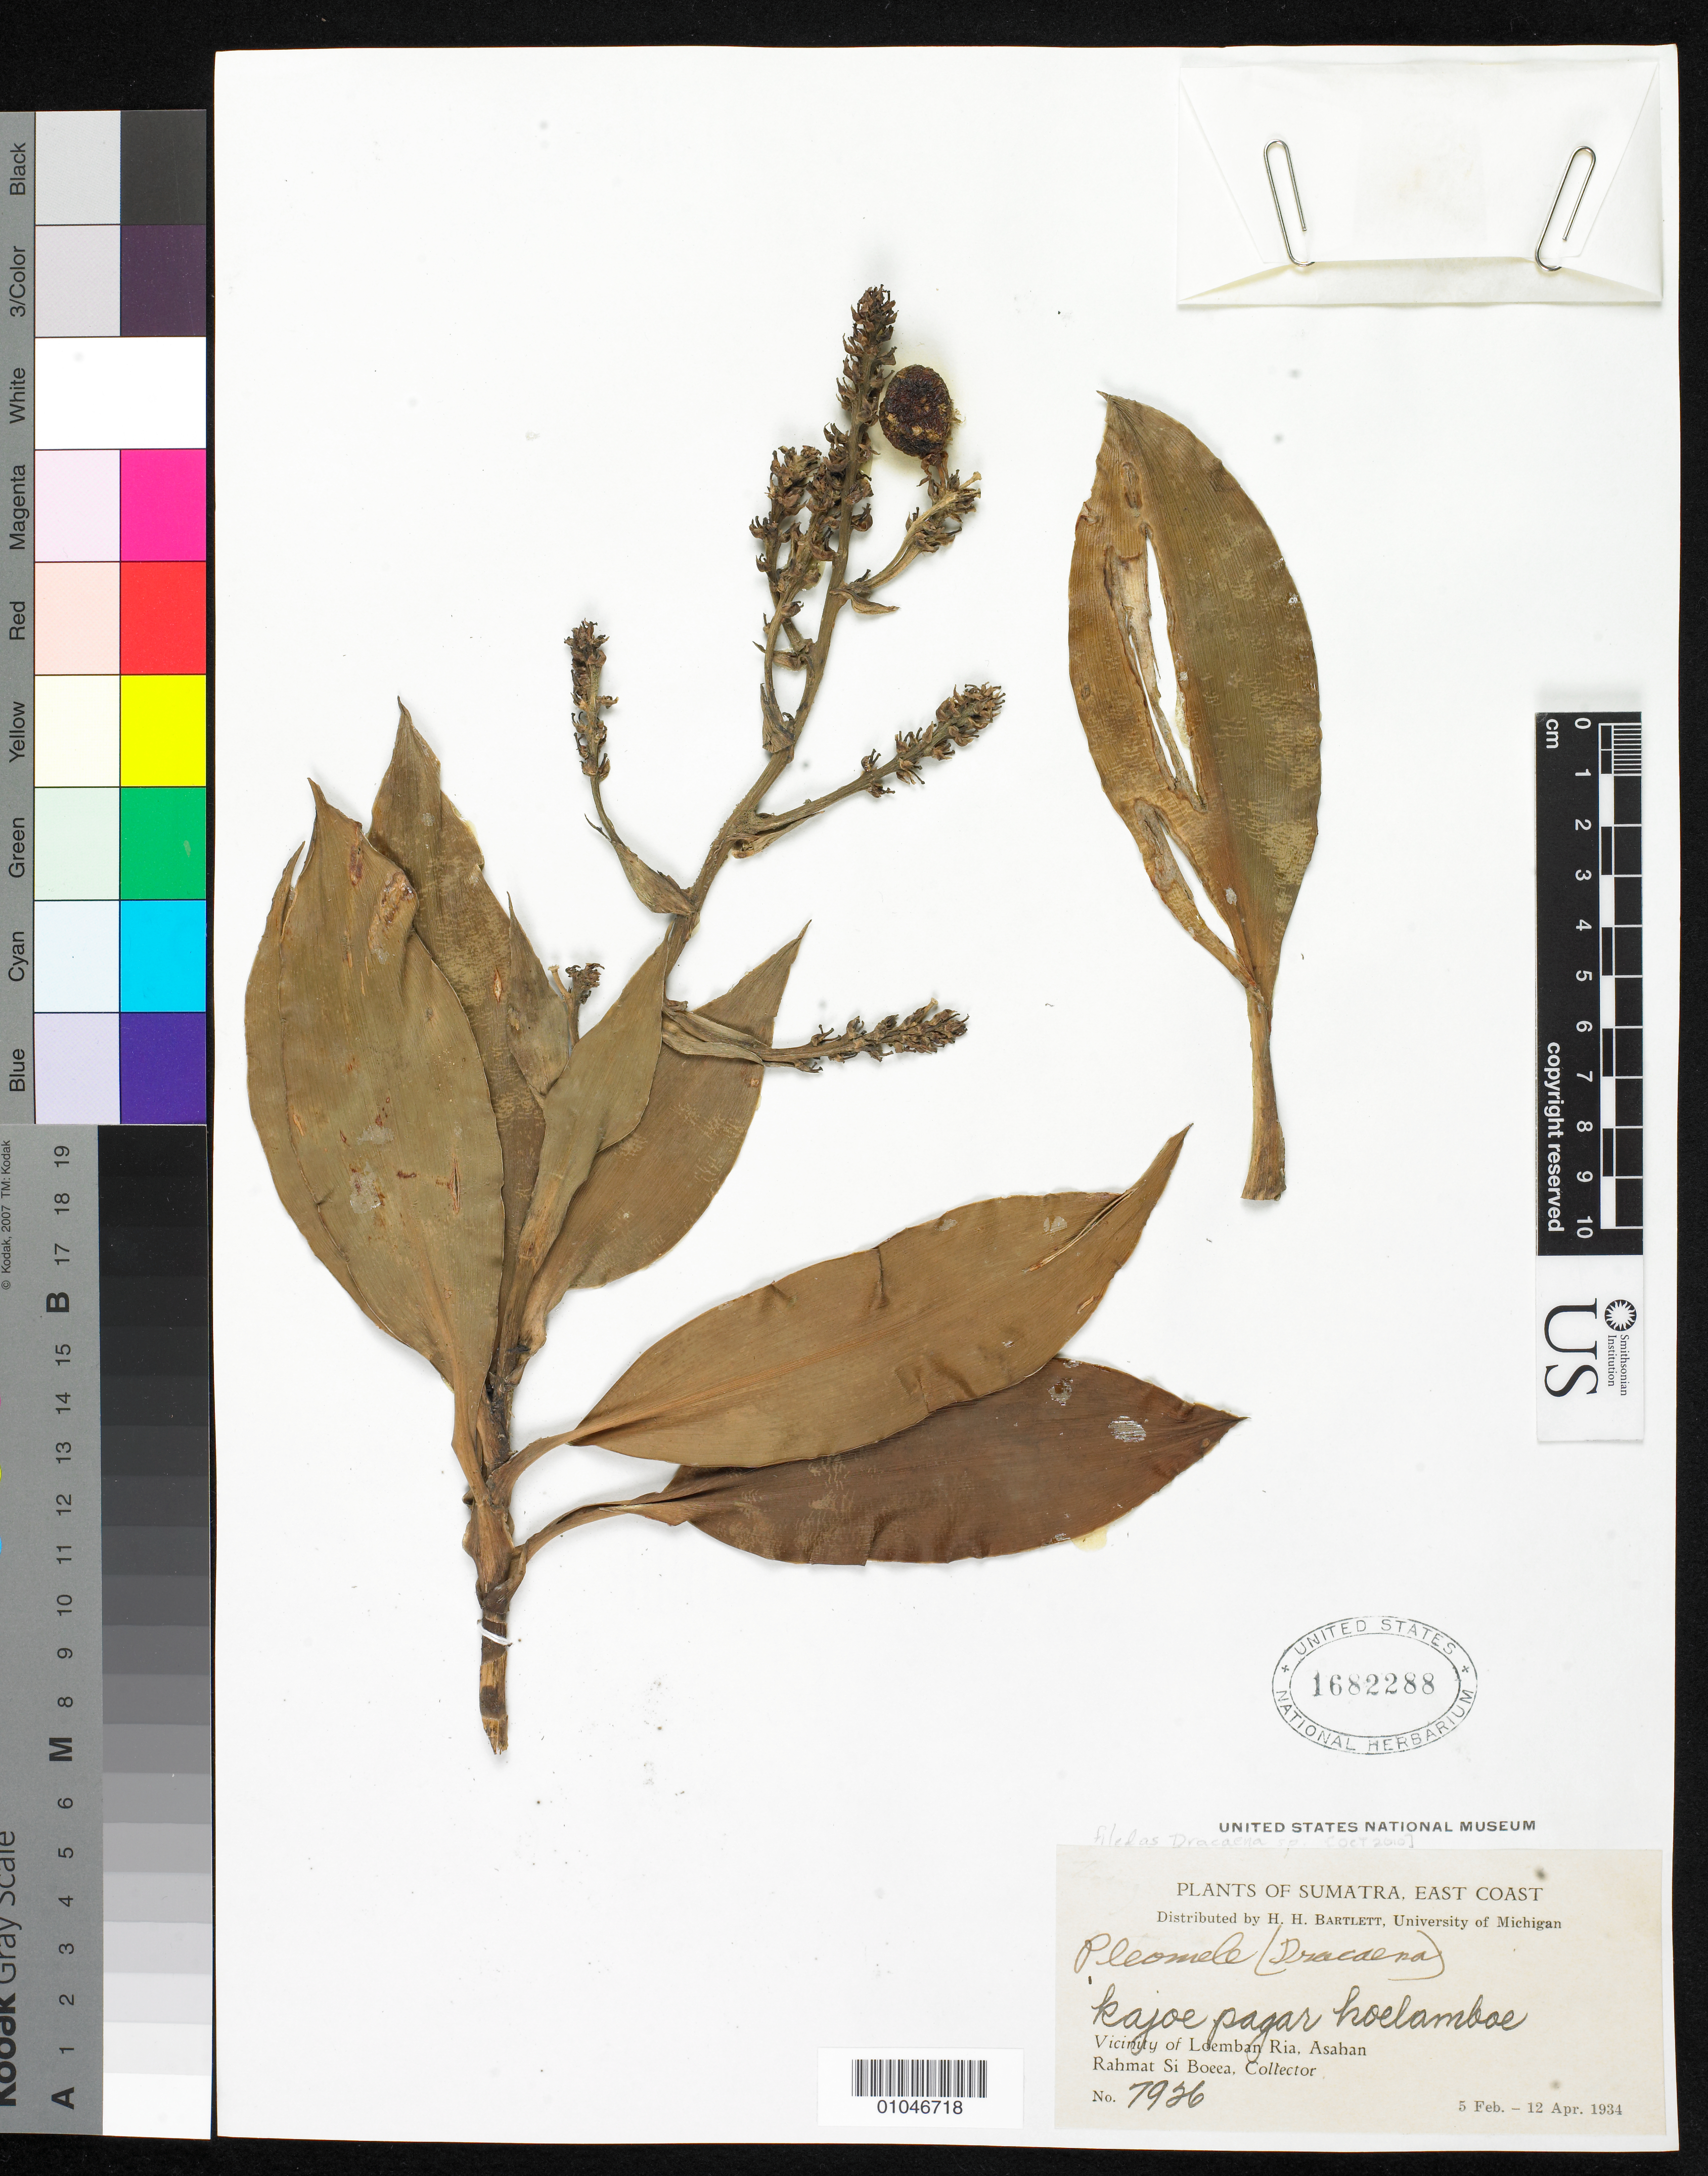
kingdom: Plantae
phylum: Tracheophyta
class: Liliopsida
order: Asparagales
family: Asparagaceae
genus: Dracaena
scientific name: Dracaena sp.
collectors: Rahmat Si Boeea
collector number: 7926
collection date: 1934-02-05/1934-04-12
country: Indonesia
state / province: Sumatra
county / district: Sumatera Utara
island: Sumatra I.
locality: (East Coast) vicinity of Loemban Ria, Asahan, Sumatra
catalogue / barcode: US 1682288